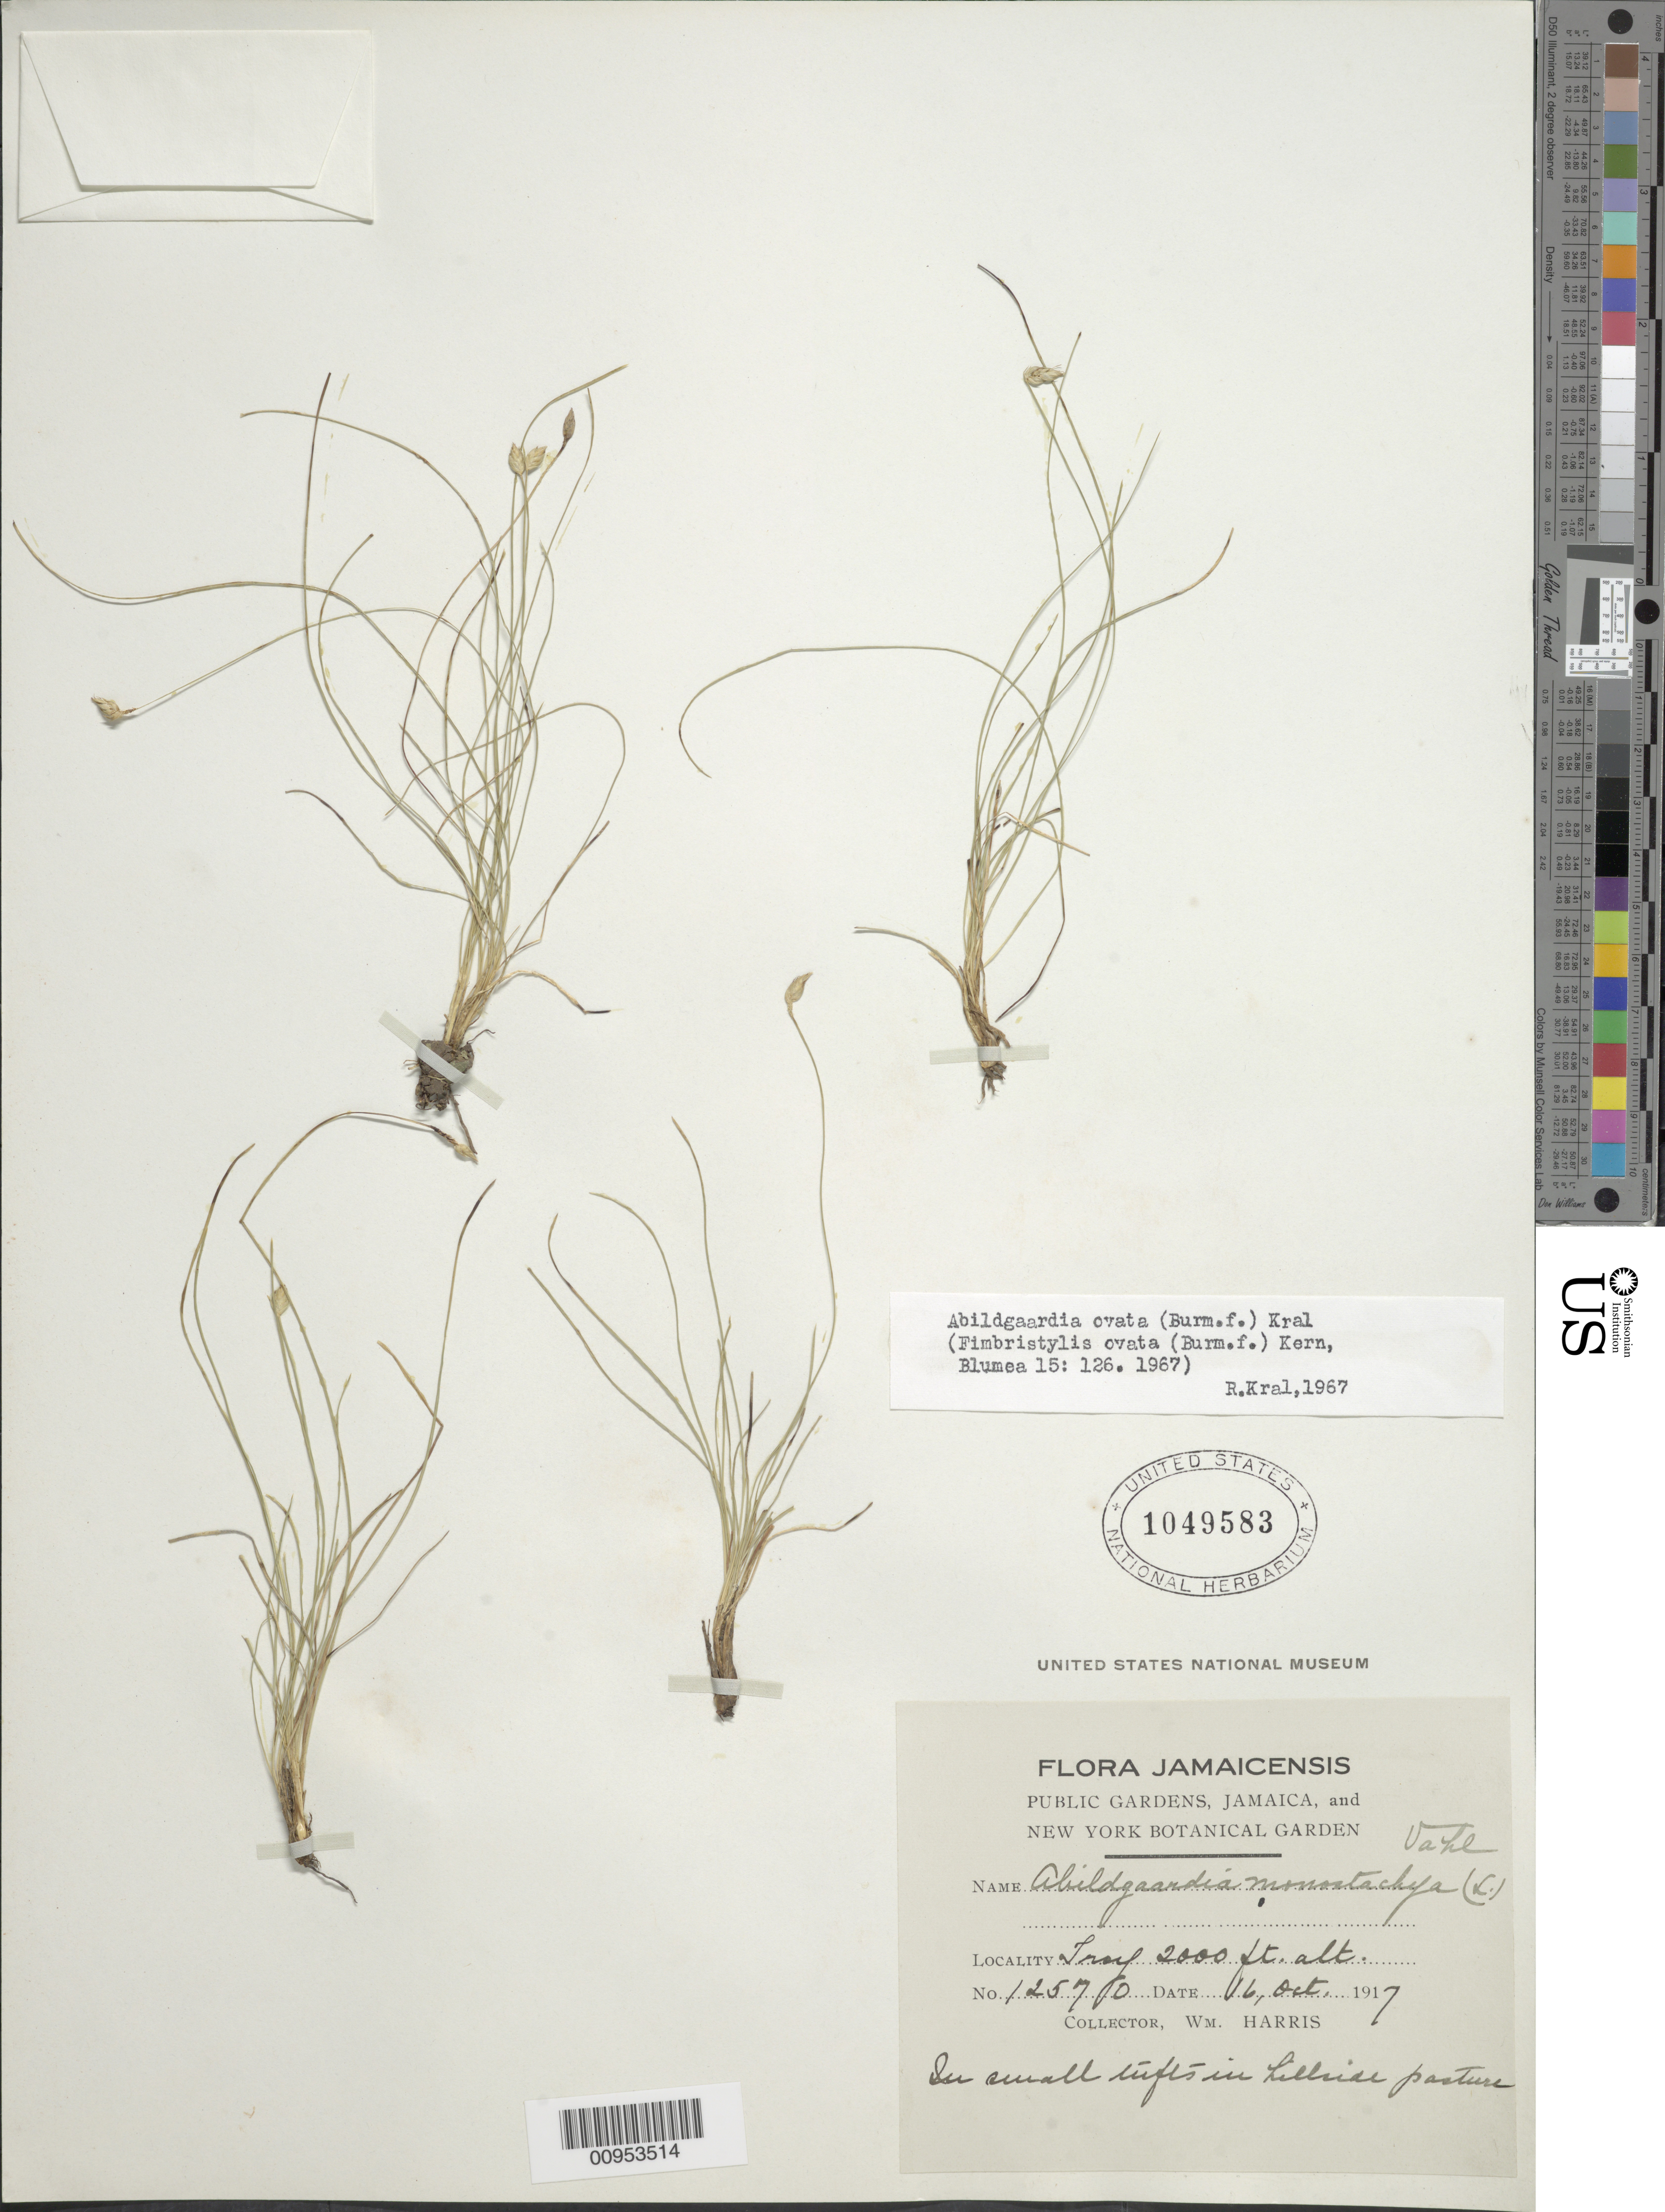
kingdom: Plantae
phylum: Tracheophyta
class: Liliopsida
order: Poales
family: Cyperaceae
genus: Abildgaardia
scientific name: Abildgaardia ovata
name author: (Burm. f.) Kral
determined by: Kral, Robert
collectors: W. H. Harris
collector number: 12570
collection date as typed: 16 Oct 1917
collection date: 1917-10-16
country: Jamaica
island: Jamaica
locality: Troy, hillside pastures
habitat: In hillside pastures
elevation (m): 610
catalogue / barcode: US 1049583